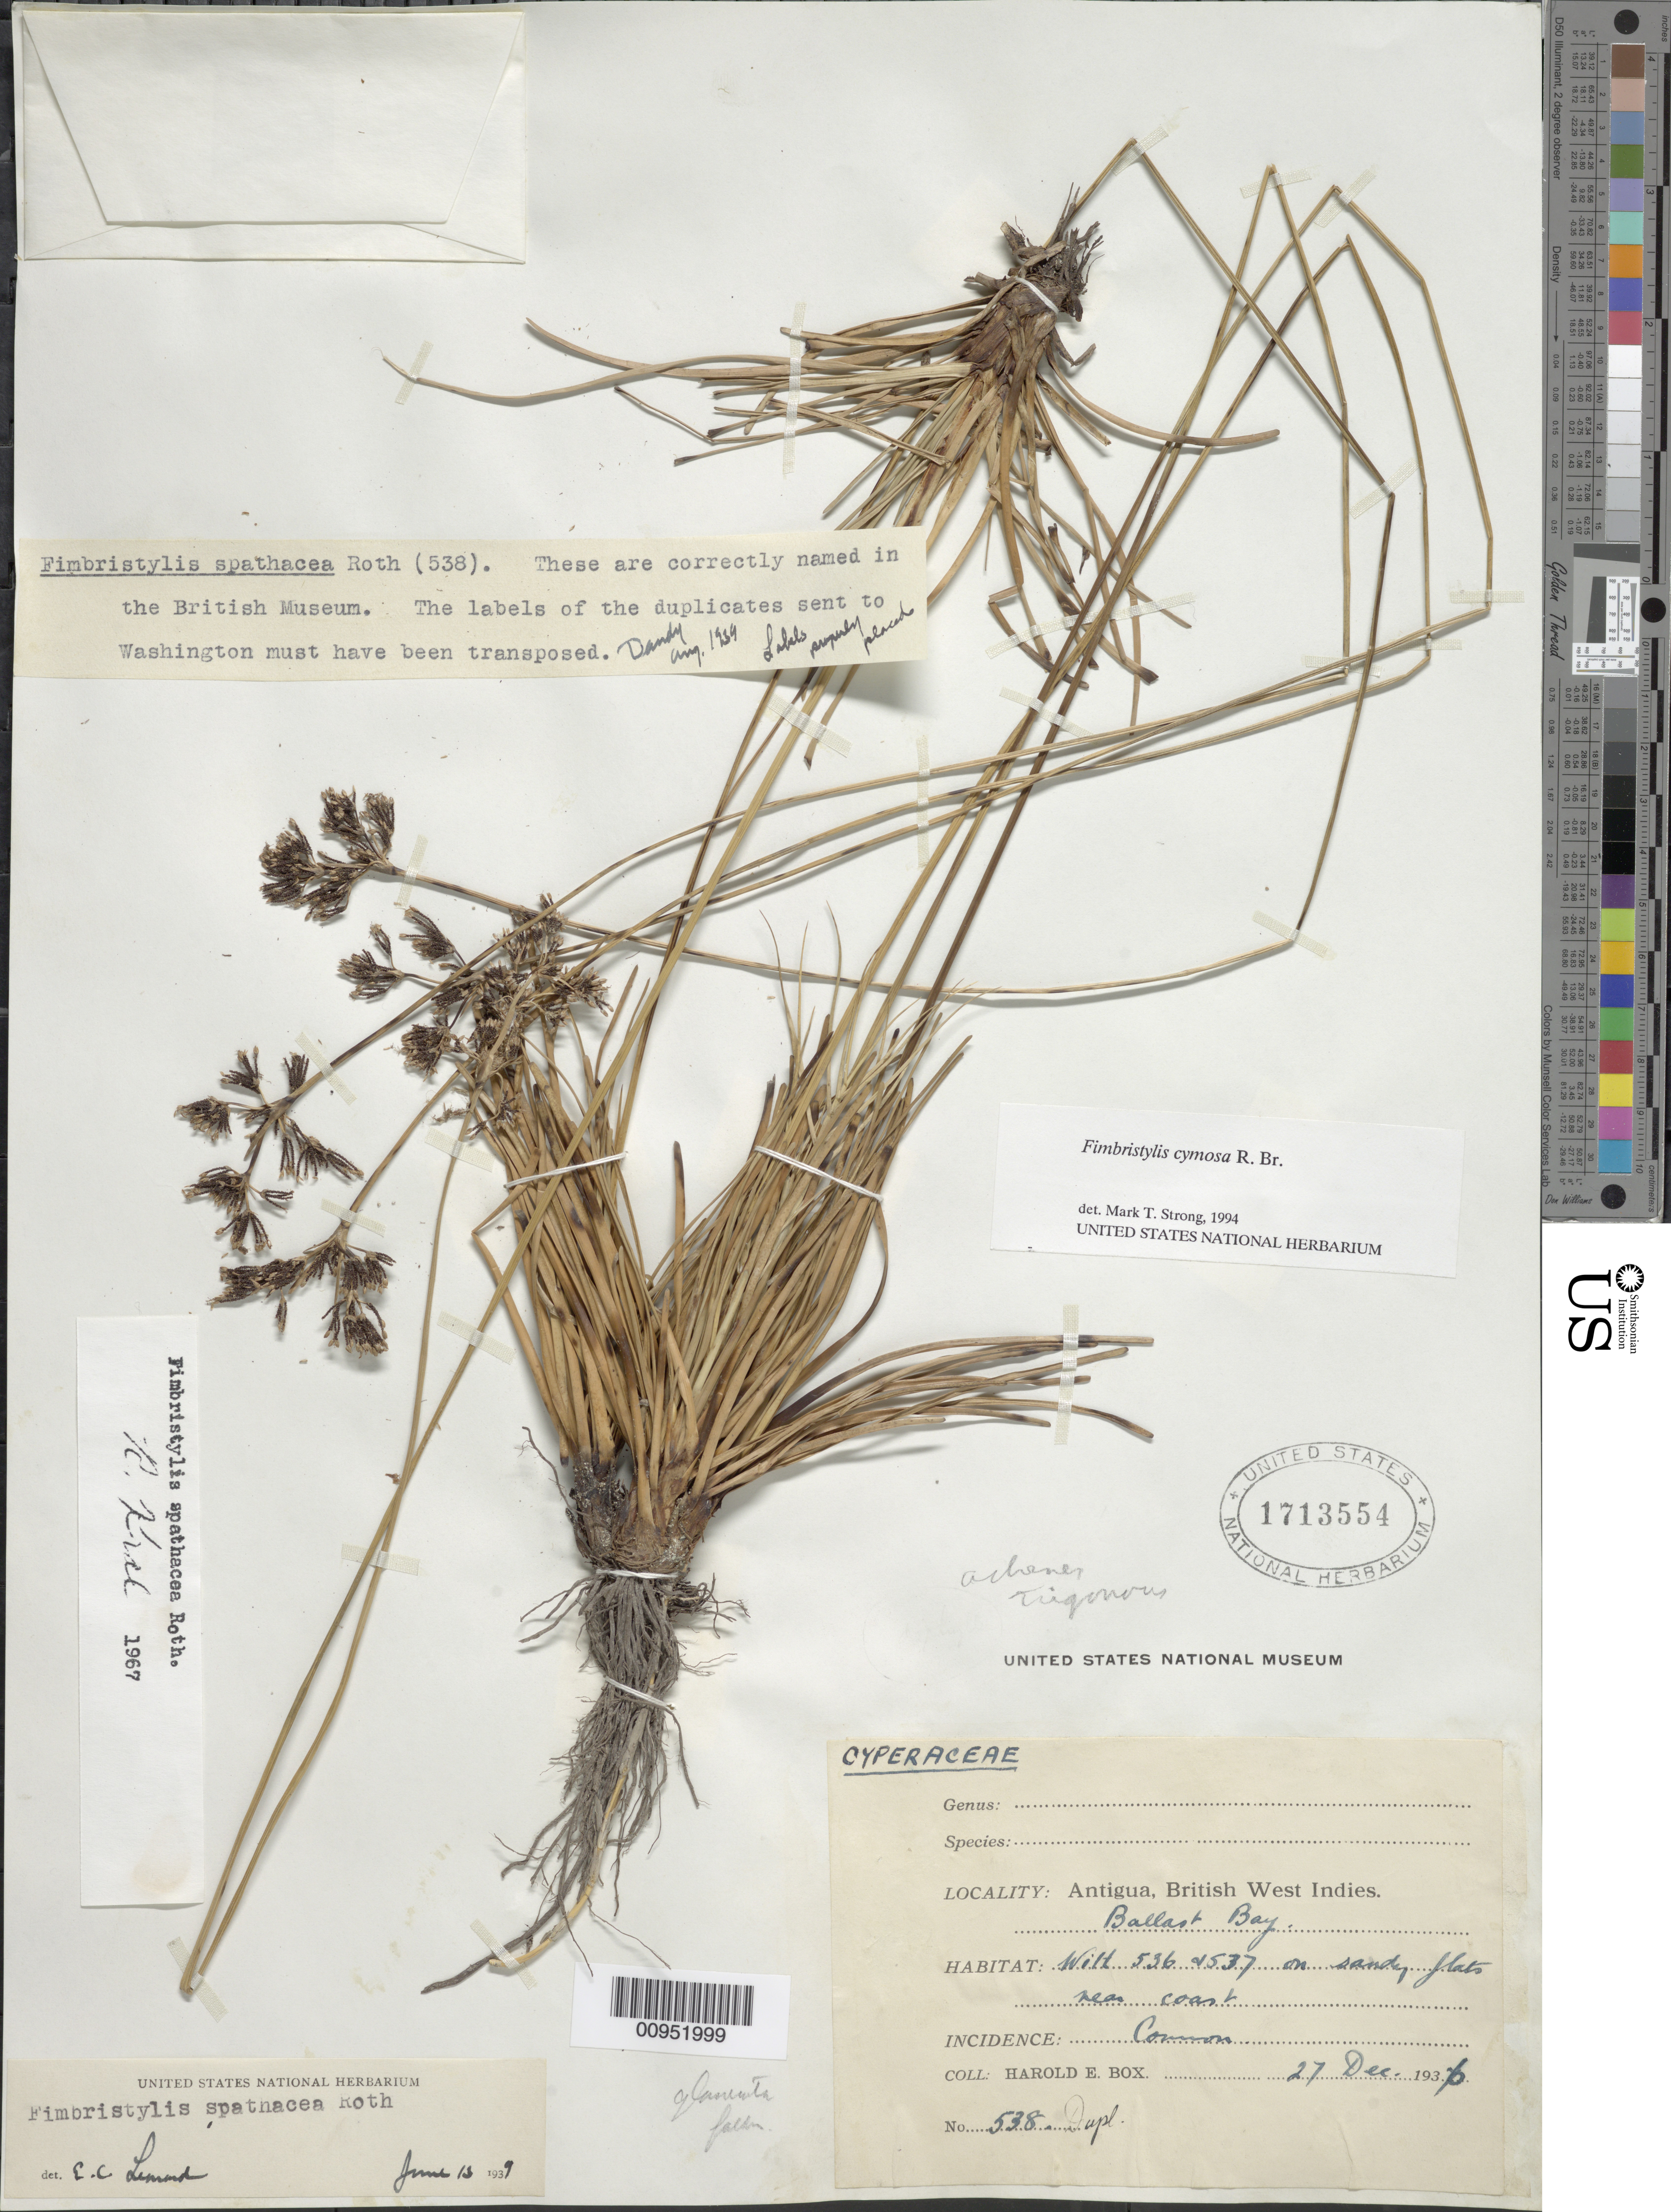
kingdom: Plantae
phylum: Tracheophyta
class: Liliopsida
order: Poales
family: Cyperaceae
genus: Fimbristylis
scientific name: Fimbristylis cymosa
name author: R. Br.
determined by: Strong, M. T., (US), Smithsonian Institution - National Museum of Natural History (UNITED STATES)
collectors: H. E. Box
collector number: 538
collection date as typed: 27 Dec 1936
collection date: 1936-12-27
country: Antigua and Barbuda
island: Antigua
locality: Ballast Bay, sandy flats near coast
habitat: Wilt 536 and 537 on sandy flats near coast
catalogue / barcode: US 1713554